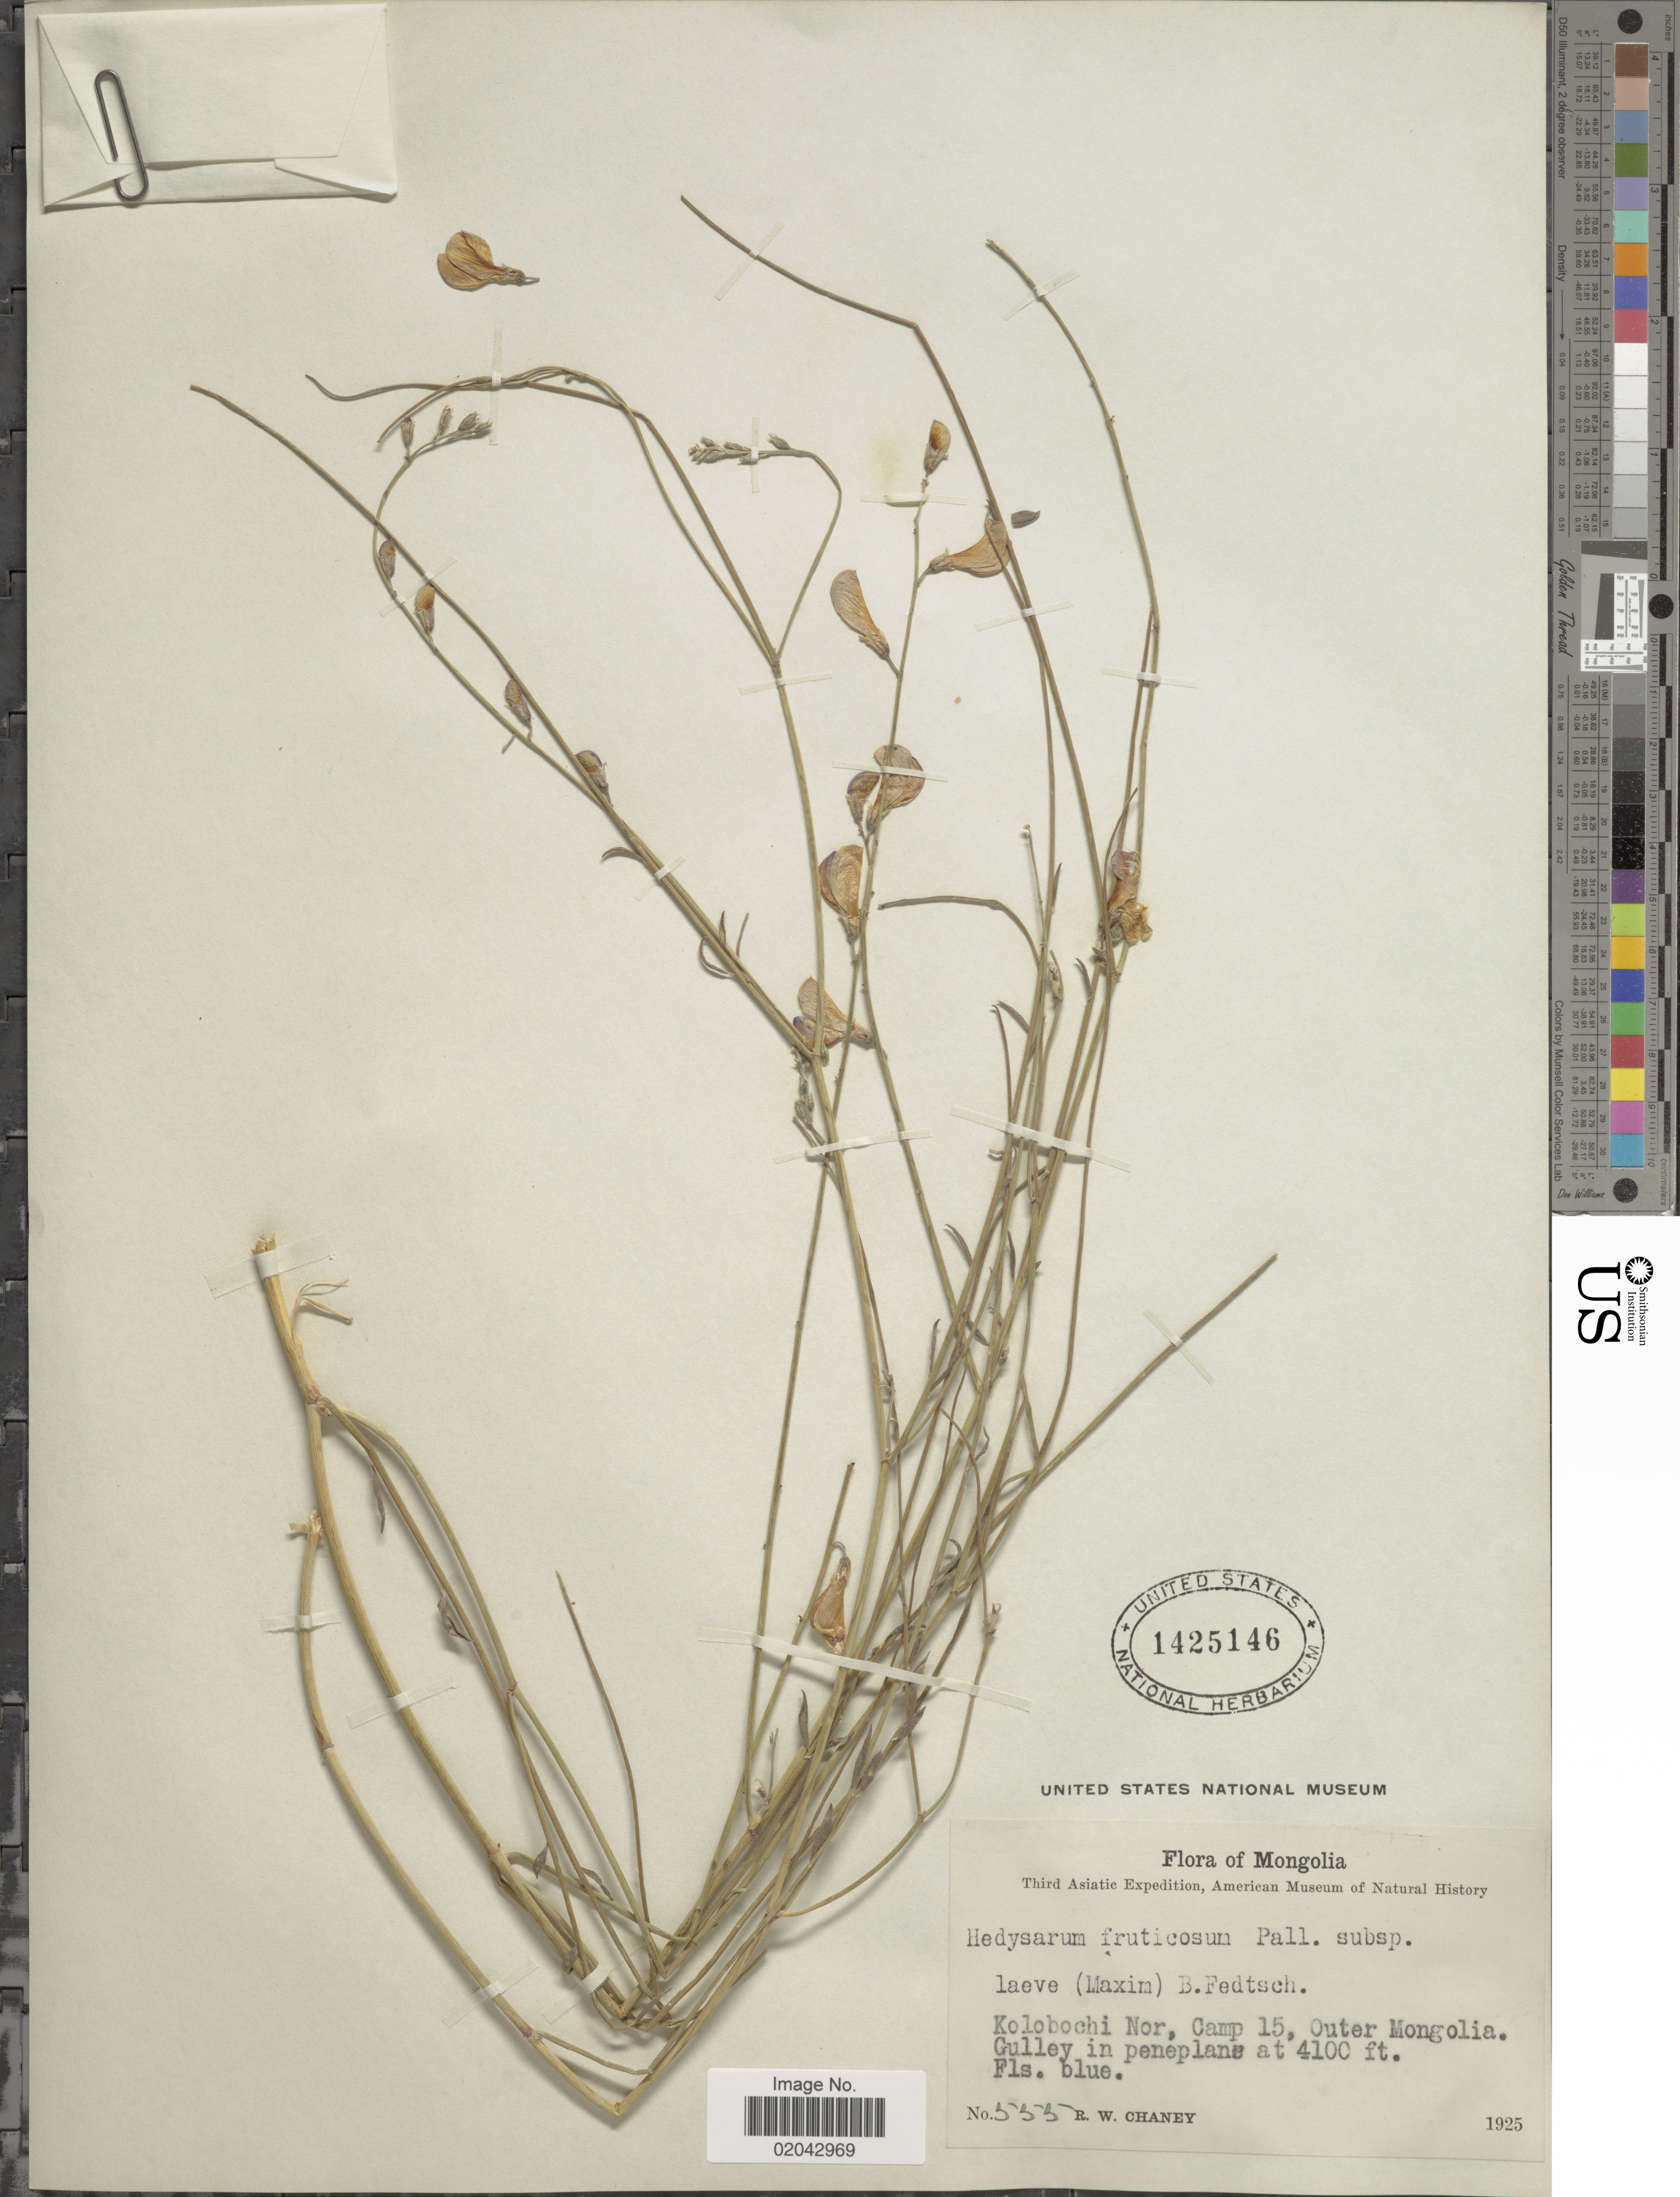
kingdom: Plantae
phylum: Tracheophyta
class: Magnoliopsida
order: Fabales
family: Fabaceae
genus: Corethrodendron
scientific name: Corethrodendron fruticosum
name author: (Pall.) B.H.Choi & H. Ohashi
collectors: R. Chaney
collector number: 555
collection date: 1925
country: Mongolia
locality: Kolobochi Nor, Camp 15, Outer Mongolia.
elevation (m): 1250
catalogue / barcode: US 1425146